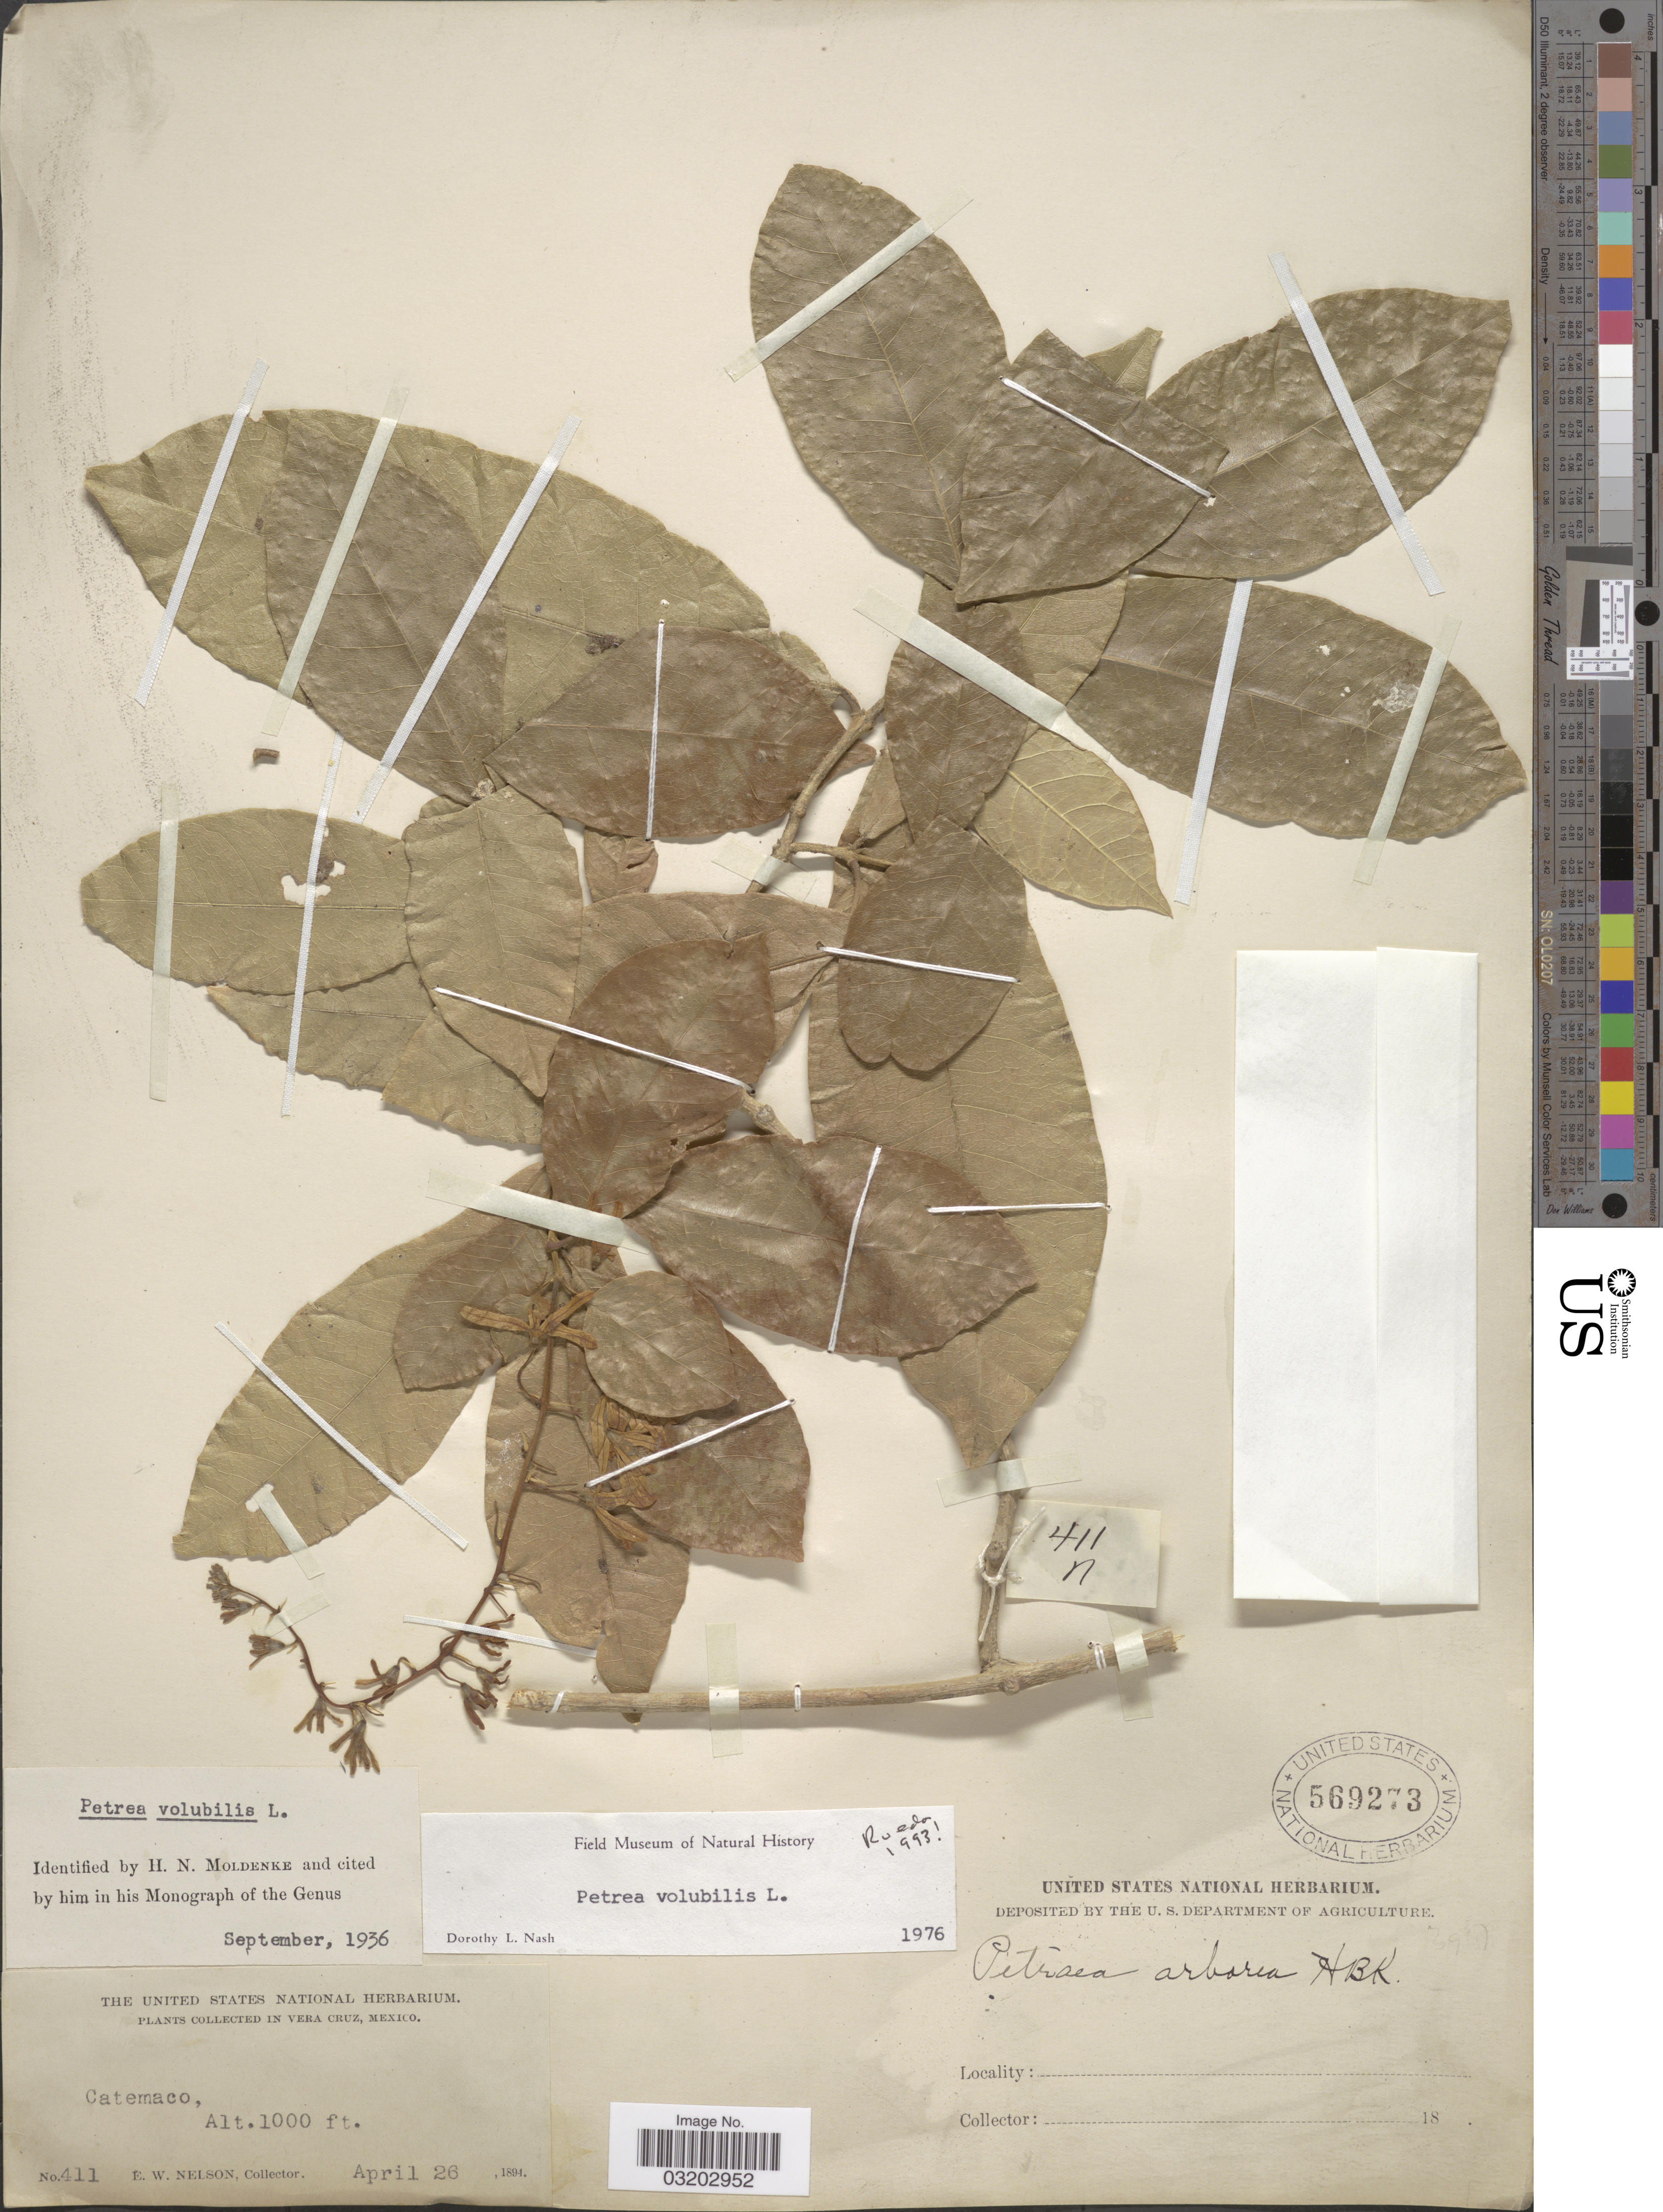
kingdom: Plantae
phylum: Tracheophyta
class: Magnoliopsida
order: Lamiales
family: Verbenaceae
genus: Petrea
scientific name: Petrea volubilis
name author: L.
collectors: E. W. Nelson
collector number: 411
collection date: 1894-04-26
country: Mexico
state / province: Veracruz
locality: Vera Cruz. Catemaco.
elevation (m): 305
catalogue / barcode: US 569273